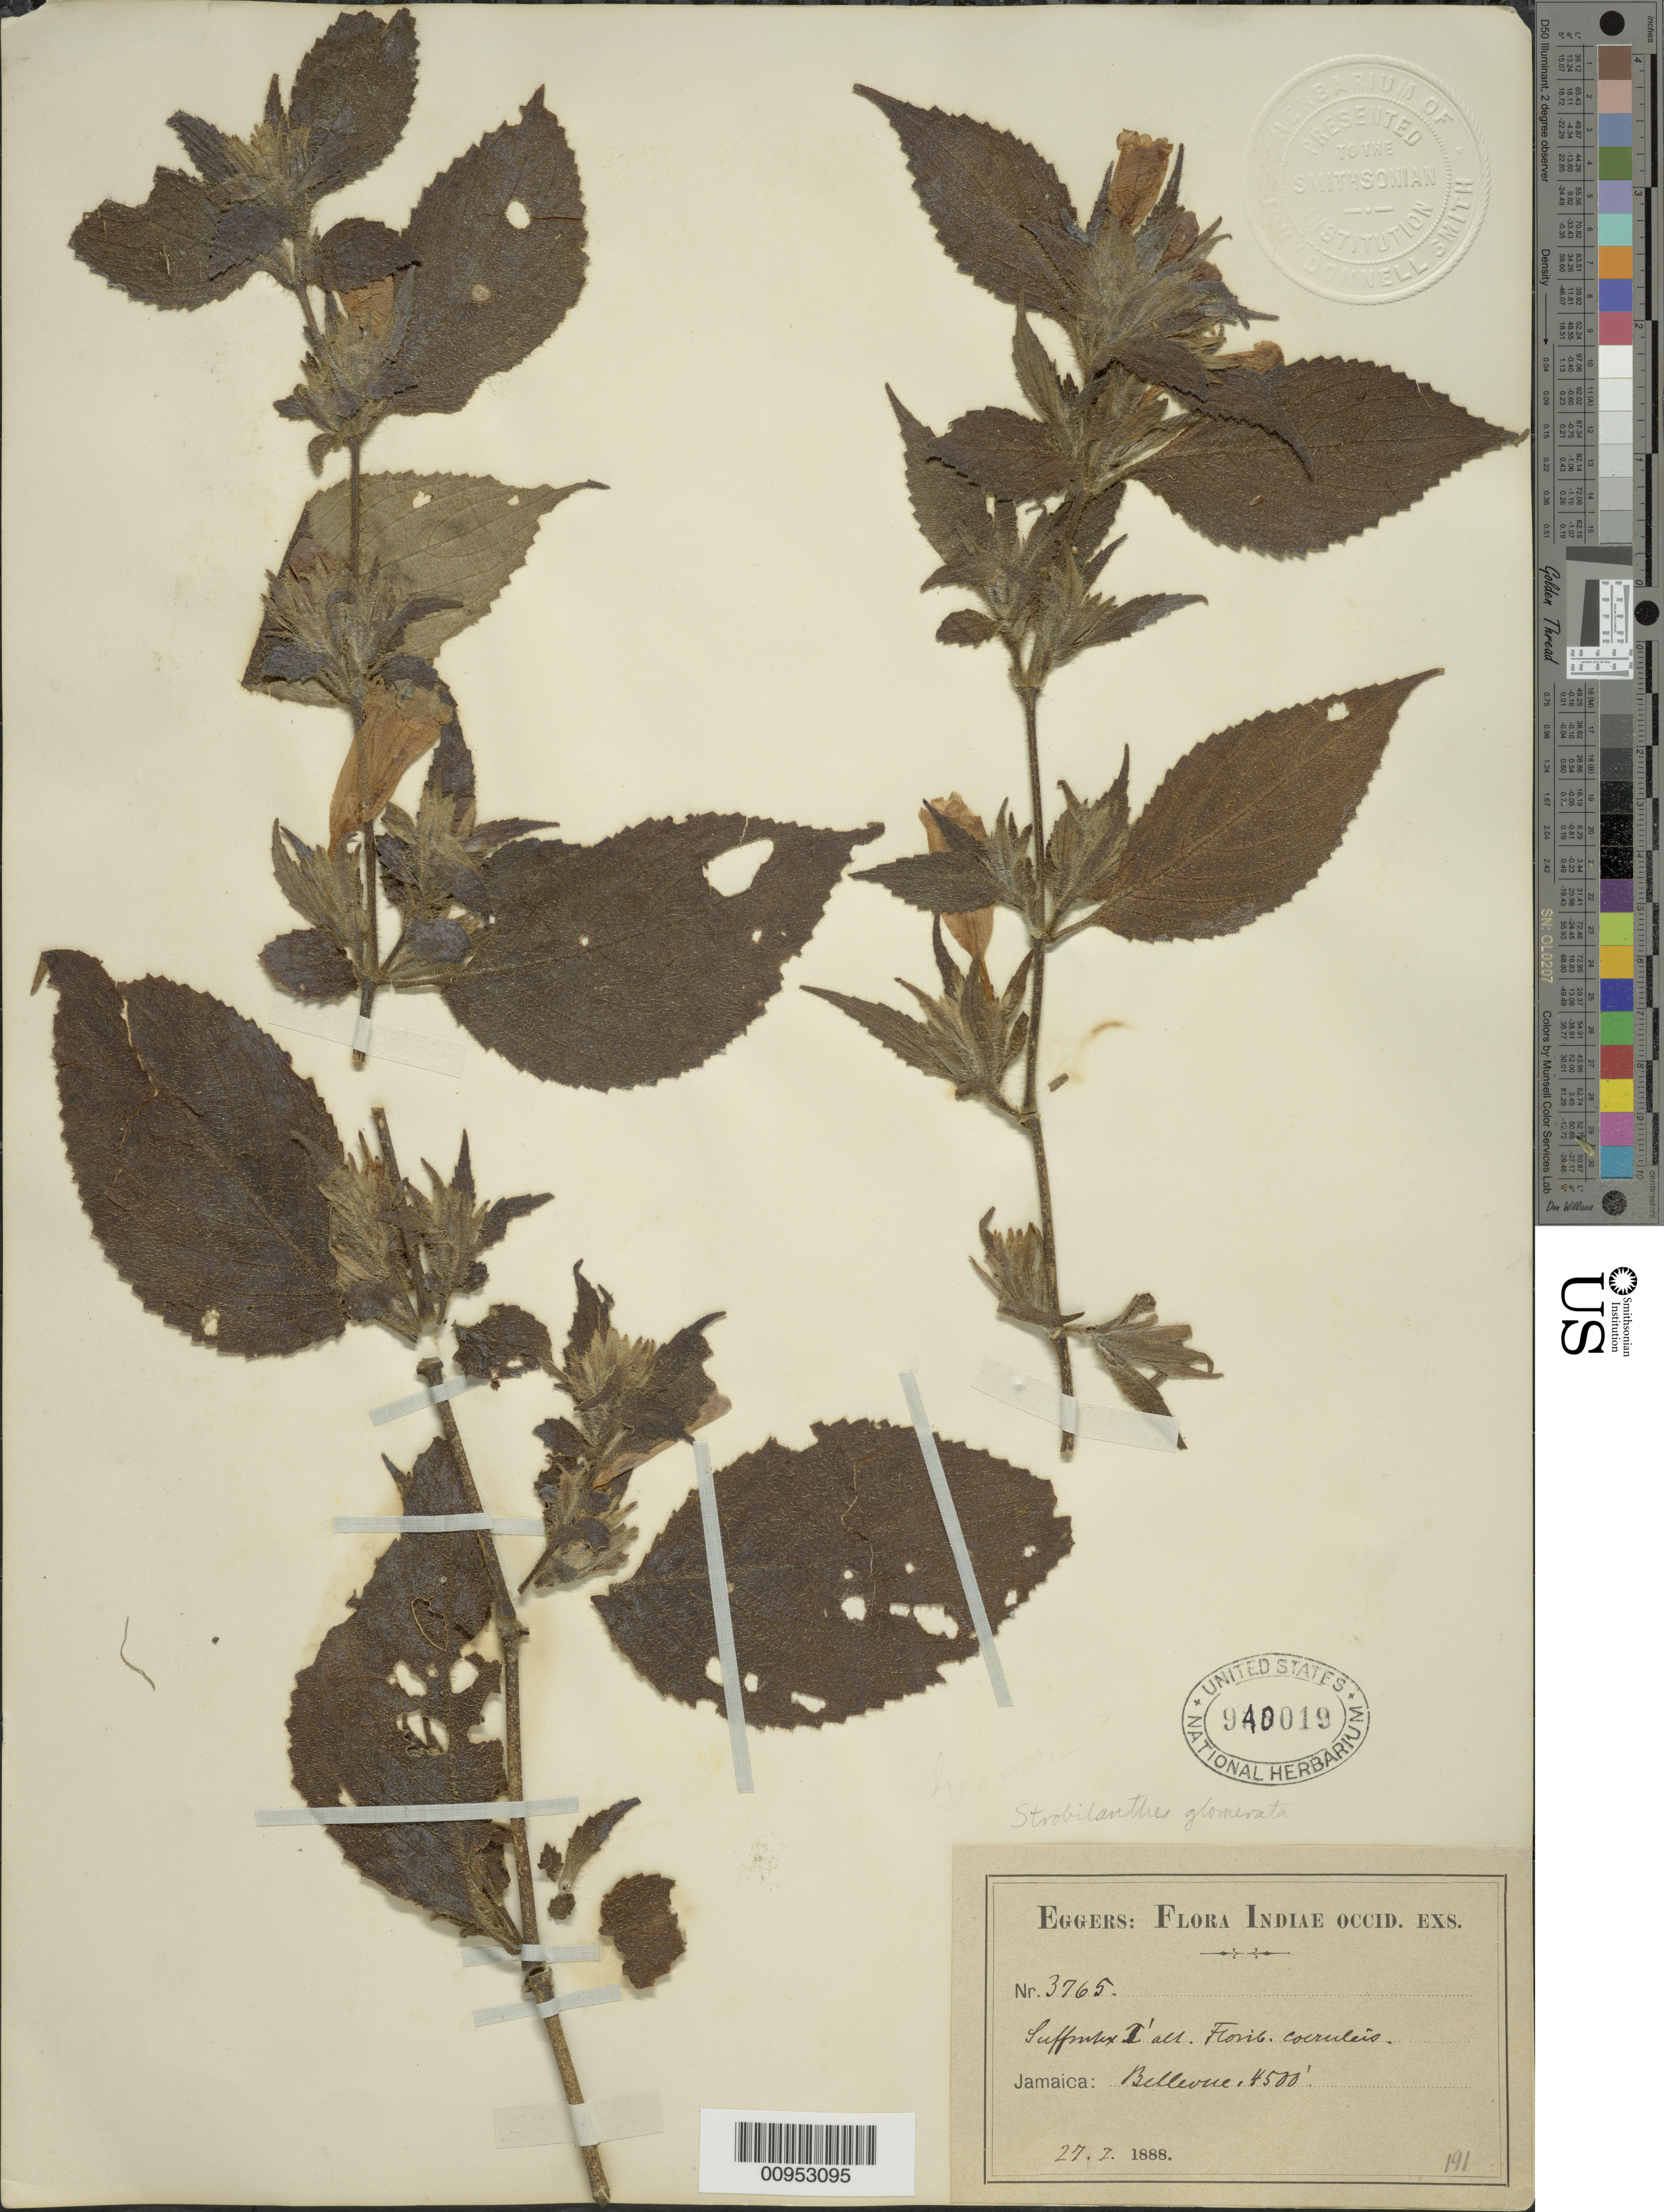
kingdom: Plantae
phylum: Tracheophyta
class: Magnoliopsida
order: Lamiales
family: Acanthaceae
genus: Strobilanthes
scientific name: Strobilanthes glomerata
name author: (Nees) T. Anderson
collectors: H. F. A. von Eggers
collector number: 3765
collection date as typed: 27 Jan 1888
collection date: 1888-01-27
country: Jamaica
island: Jamaica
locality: Bellevue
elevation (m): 1372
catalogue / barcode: US 940019